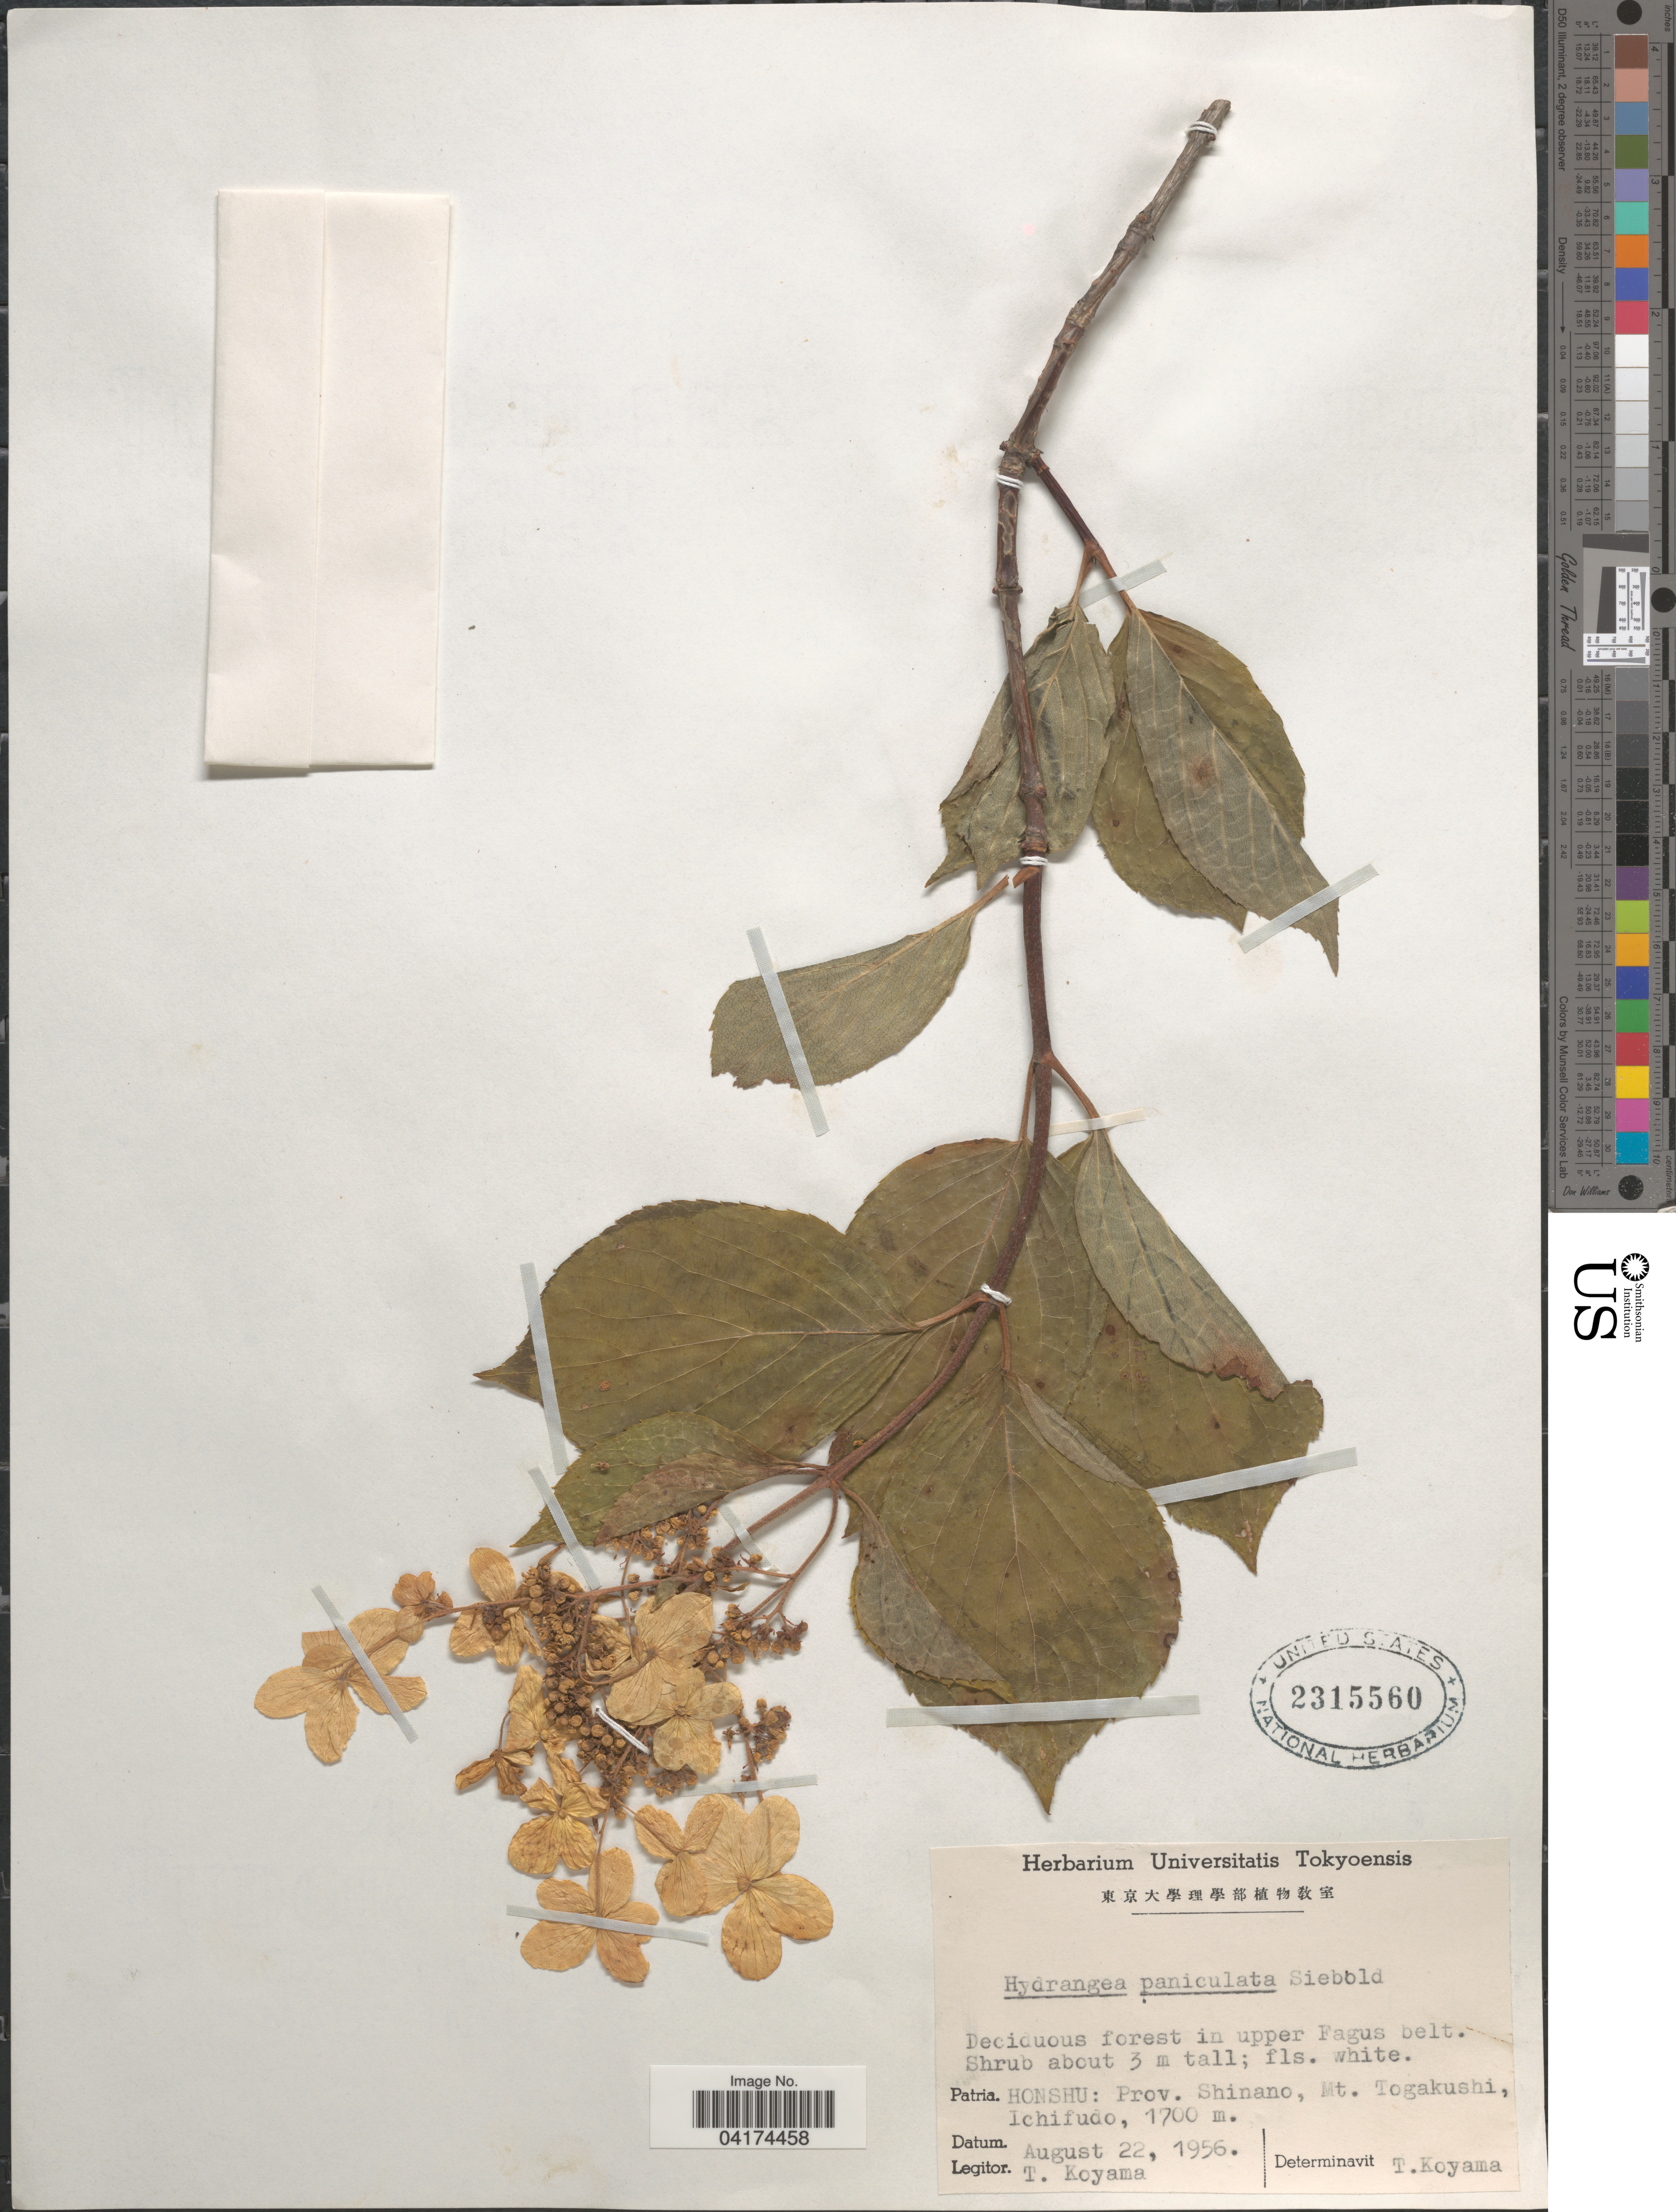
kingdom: Plantae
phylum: Tracheophyta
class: Magnoliopsida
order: Cornales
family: Hydrangeaceae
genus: Hydrangea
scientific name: Hydrangea paniculata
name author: Siebold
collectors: T. Koyama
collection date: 1956-08-22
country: Japan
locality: Honshu: Prov. Shinano, Mt. Togakushi, Ichifudo.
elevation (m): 1700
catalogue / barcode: US 2315560